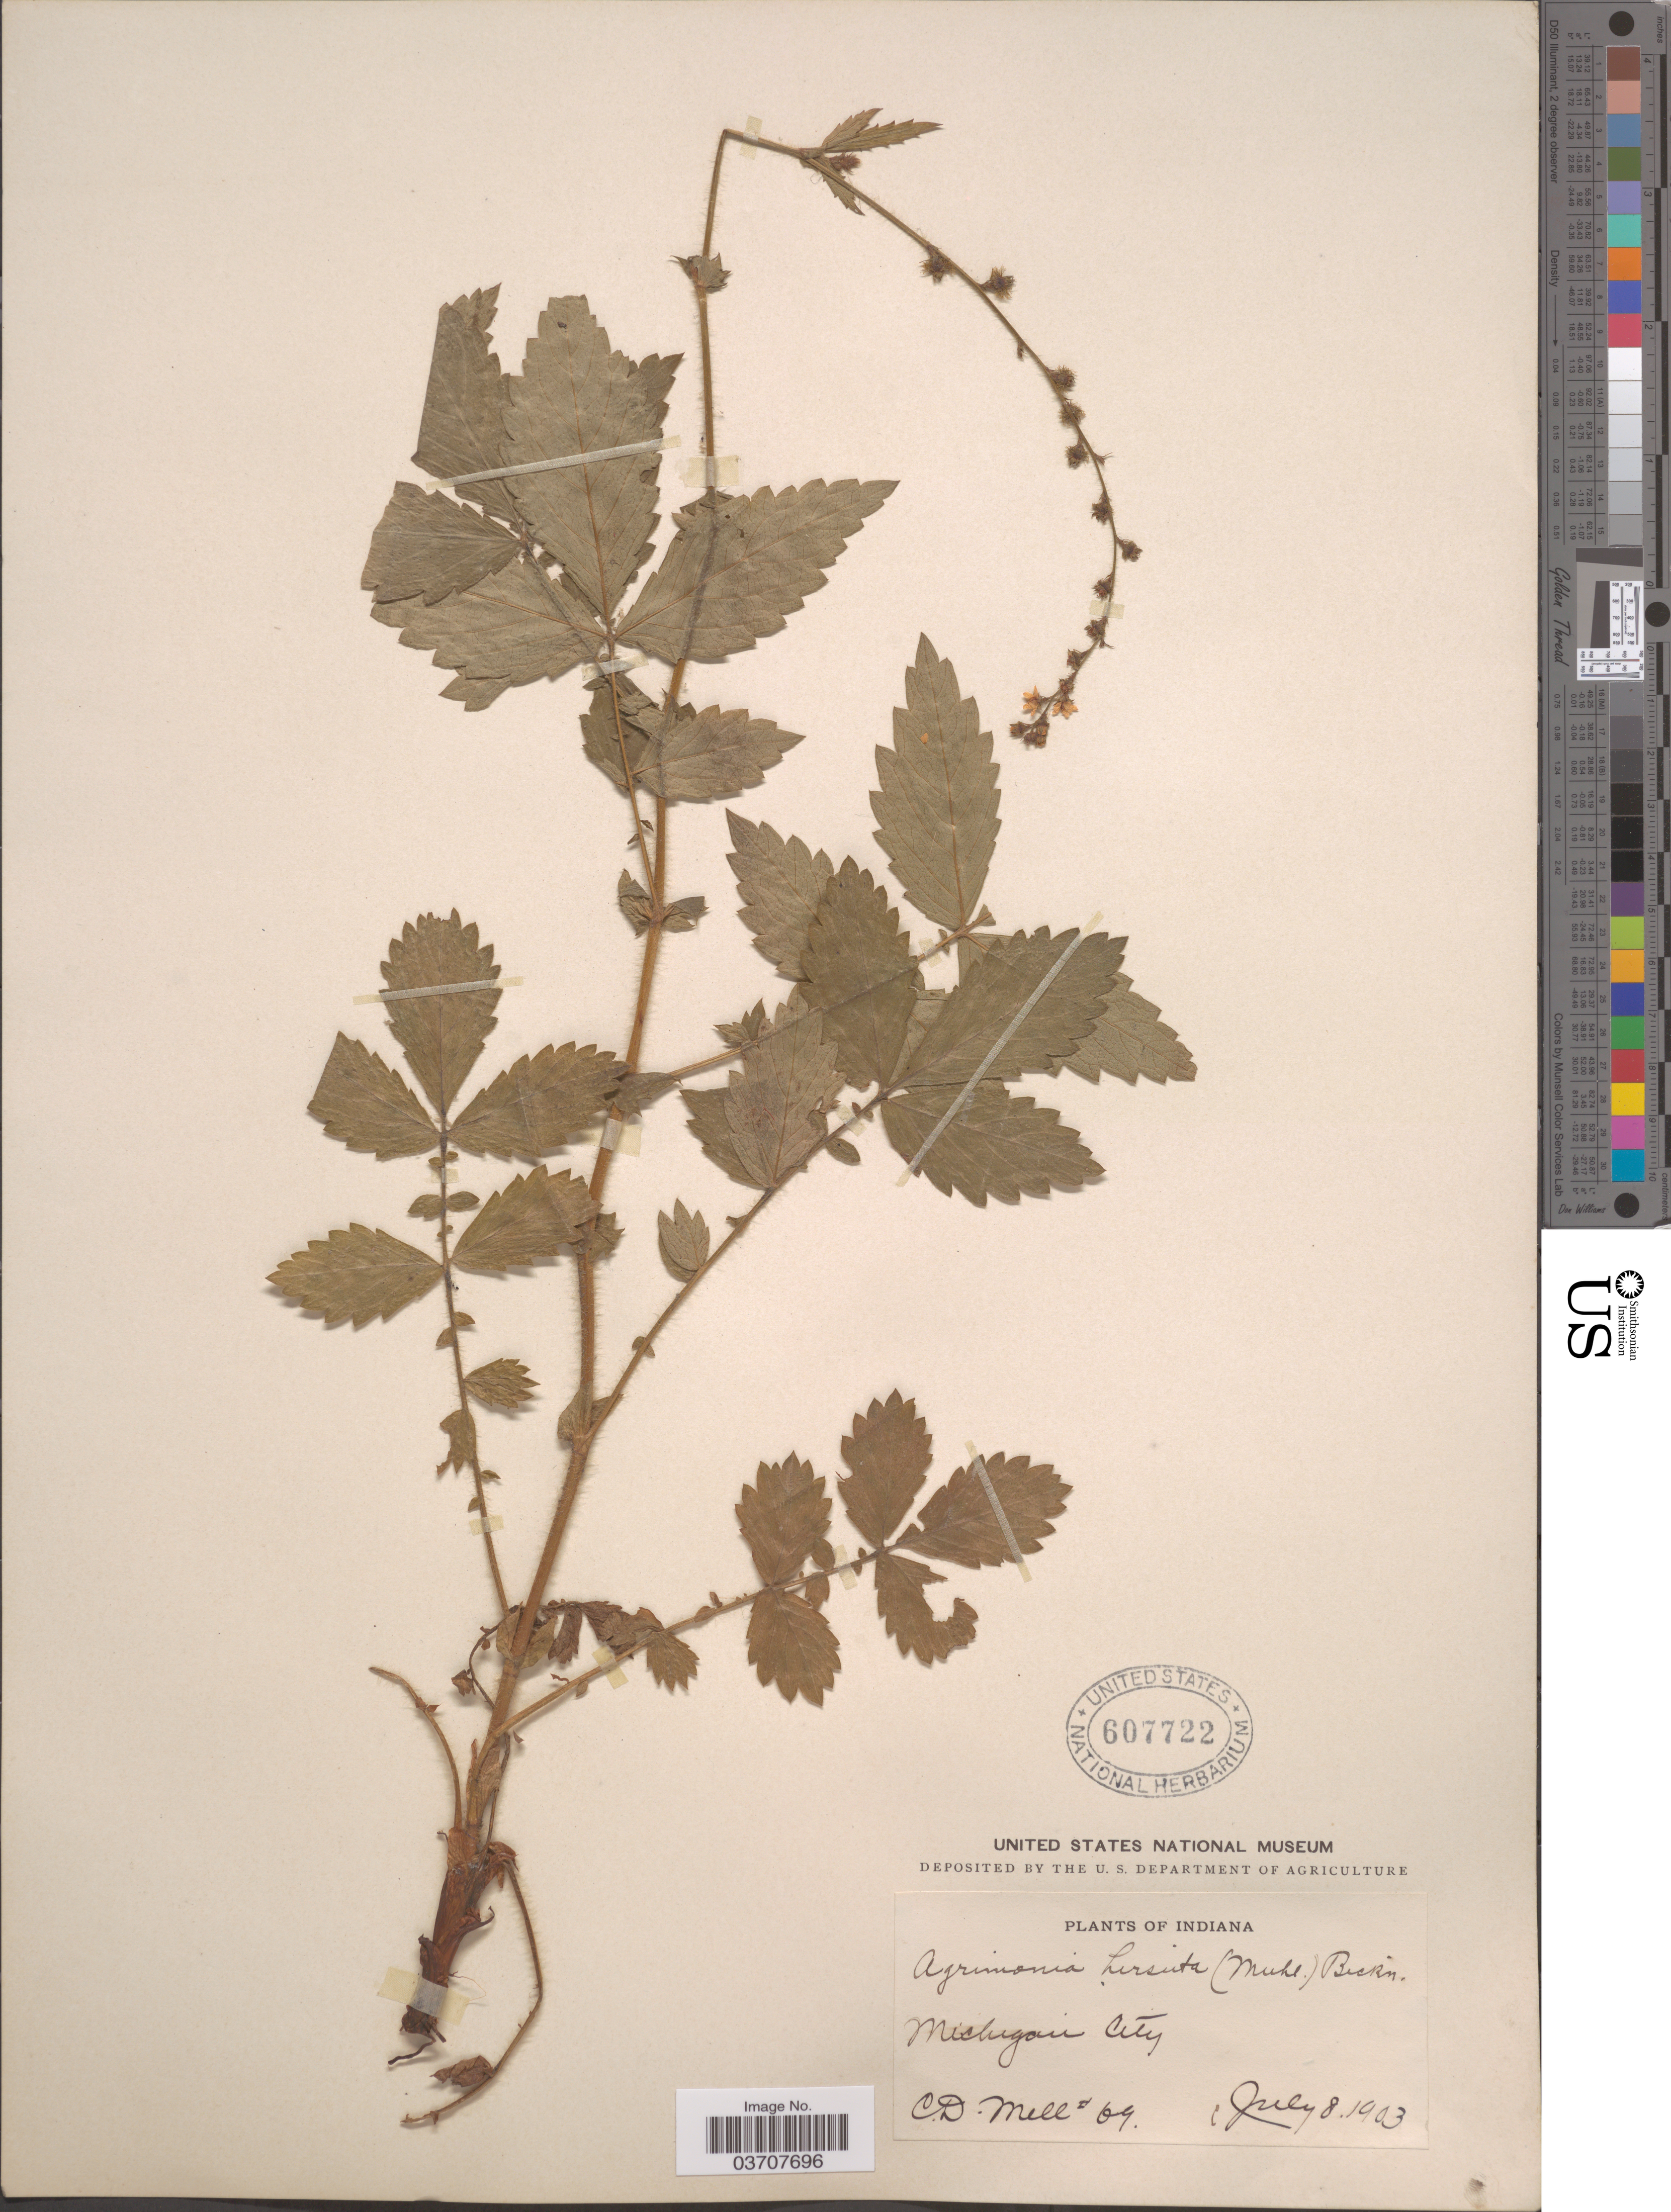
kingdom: Plantae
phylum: Tracheophyta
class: Magnoliopsida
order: Rosales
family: Rosaceae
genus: Agrimonia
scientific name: Agrimonia gryposepala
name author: Wallr.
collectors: C. D. Mell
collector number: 69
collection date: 1903-07-08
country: United States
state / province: Indiana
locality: Michigan City.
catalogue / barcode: US 607722